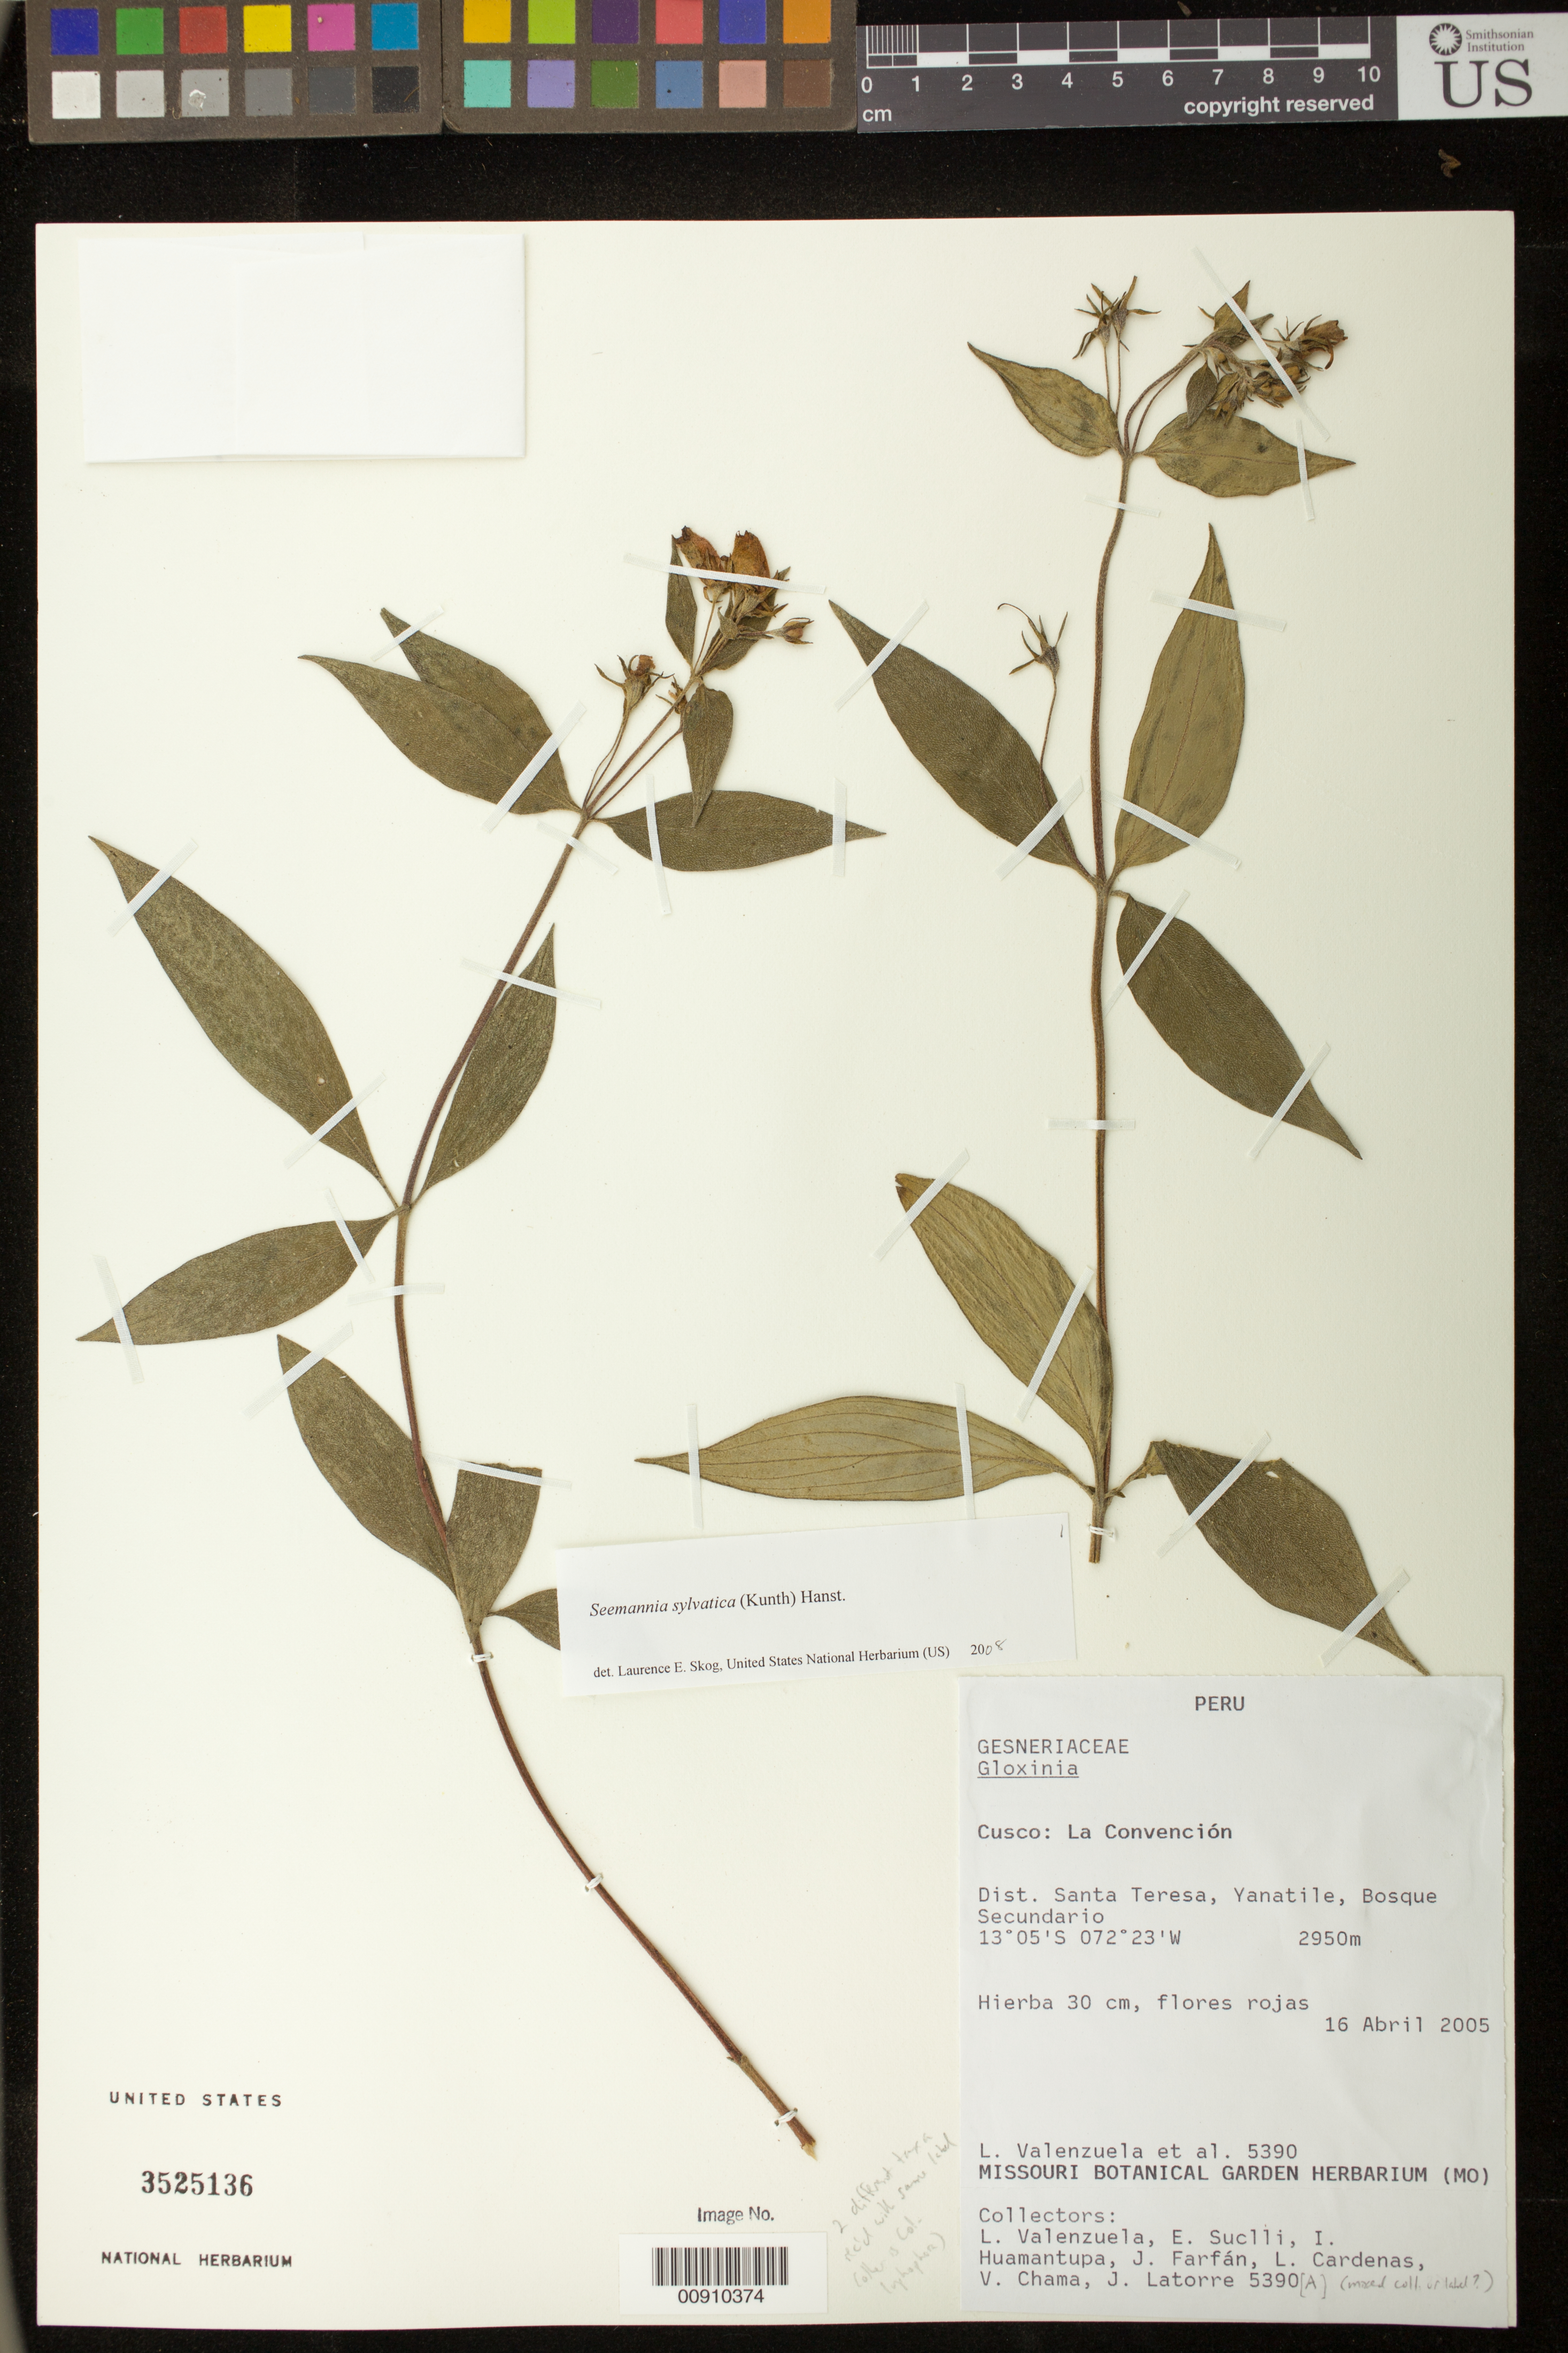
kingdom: Plantae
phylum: Tracheophyta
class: Magnoliopsida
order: Lamiales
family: Gesneriaceae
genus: Seemannia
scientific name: Seemannia sylvatica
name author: (Kunth) Hanst.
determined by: Skog, Laurence E.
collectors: L. Valenzuela & et al.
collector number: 5390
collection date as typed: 16 Apr 2005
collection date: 2005-04-16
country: Peru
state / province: Cusco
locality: Cusco: La Convención. Dist. Santa Teresa, Yanatile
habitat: Bosque secundario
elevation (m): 2950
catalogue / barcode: US 3525136